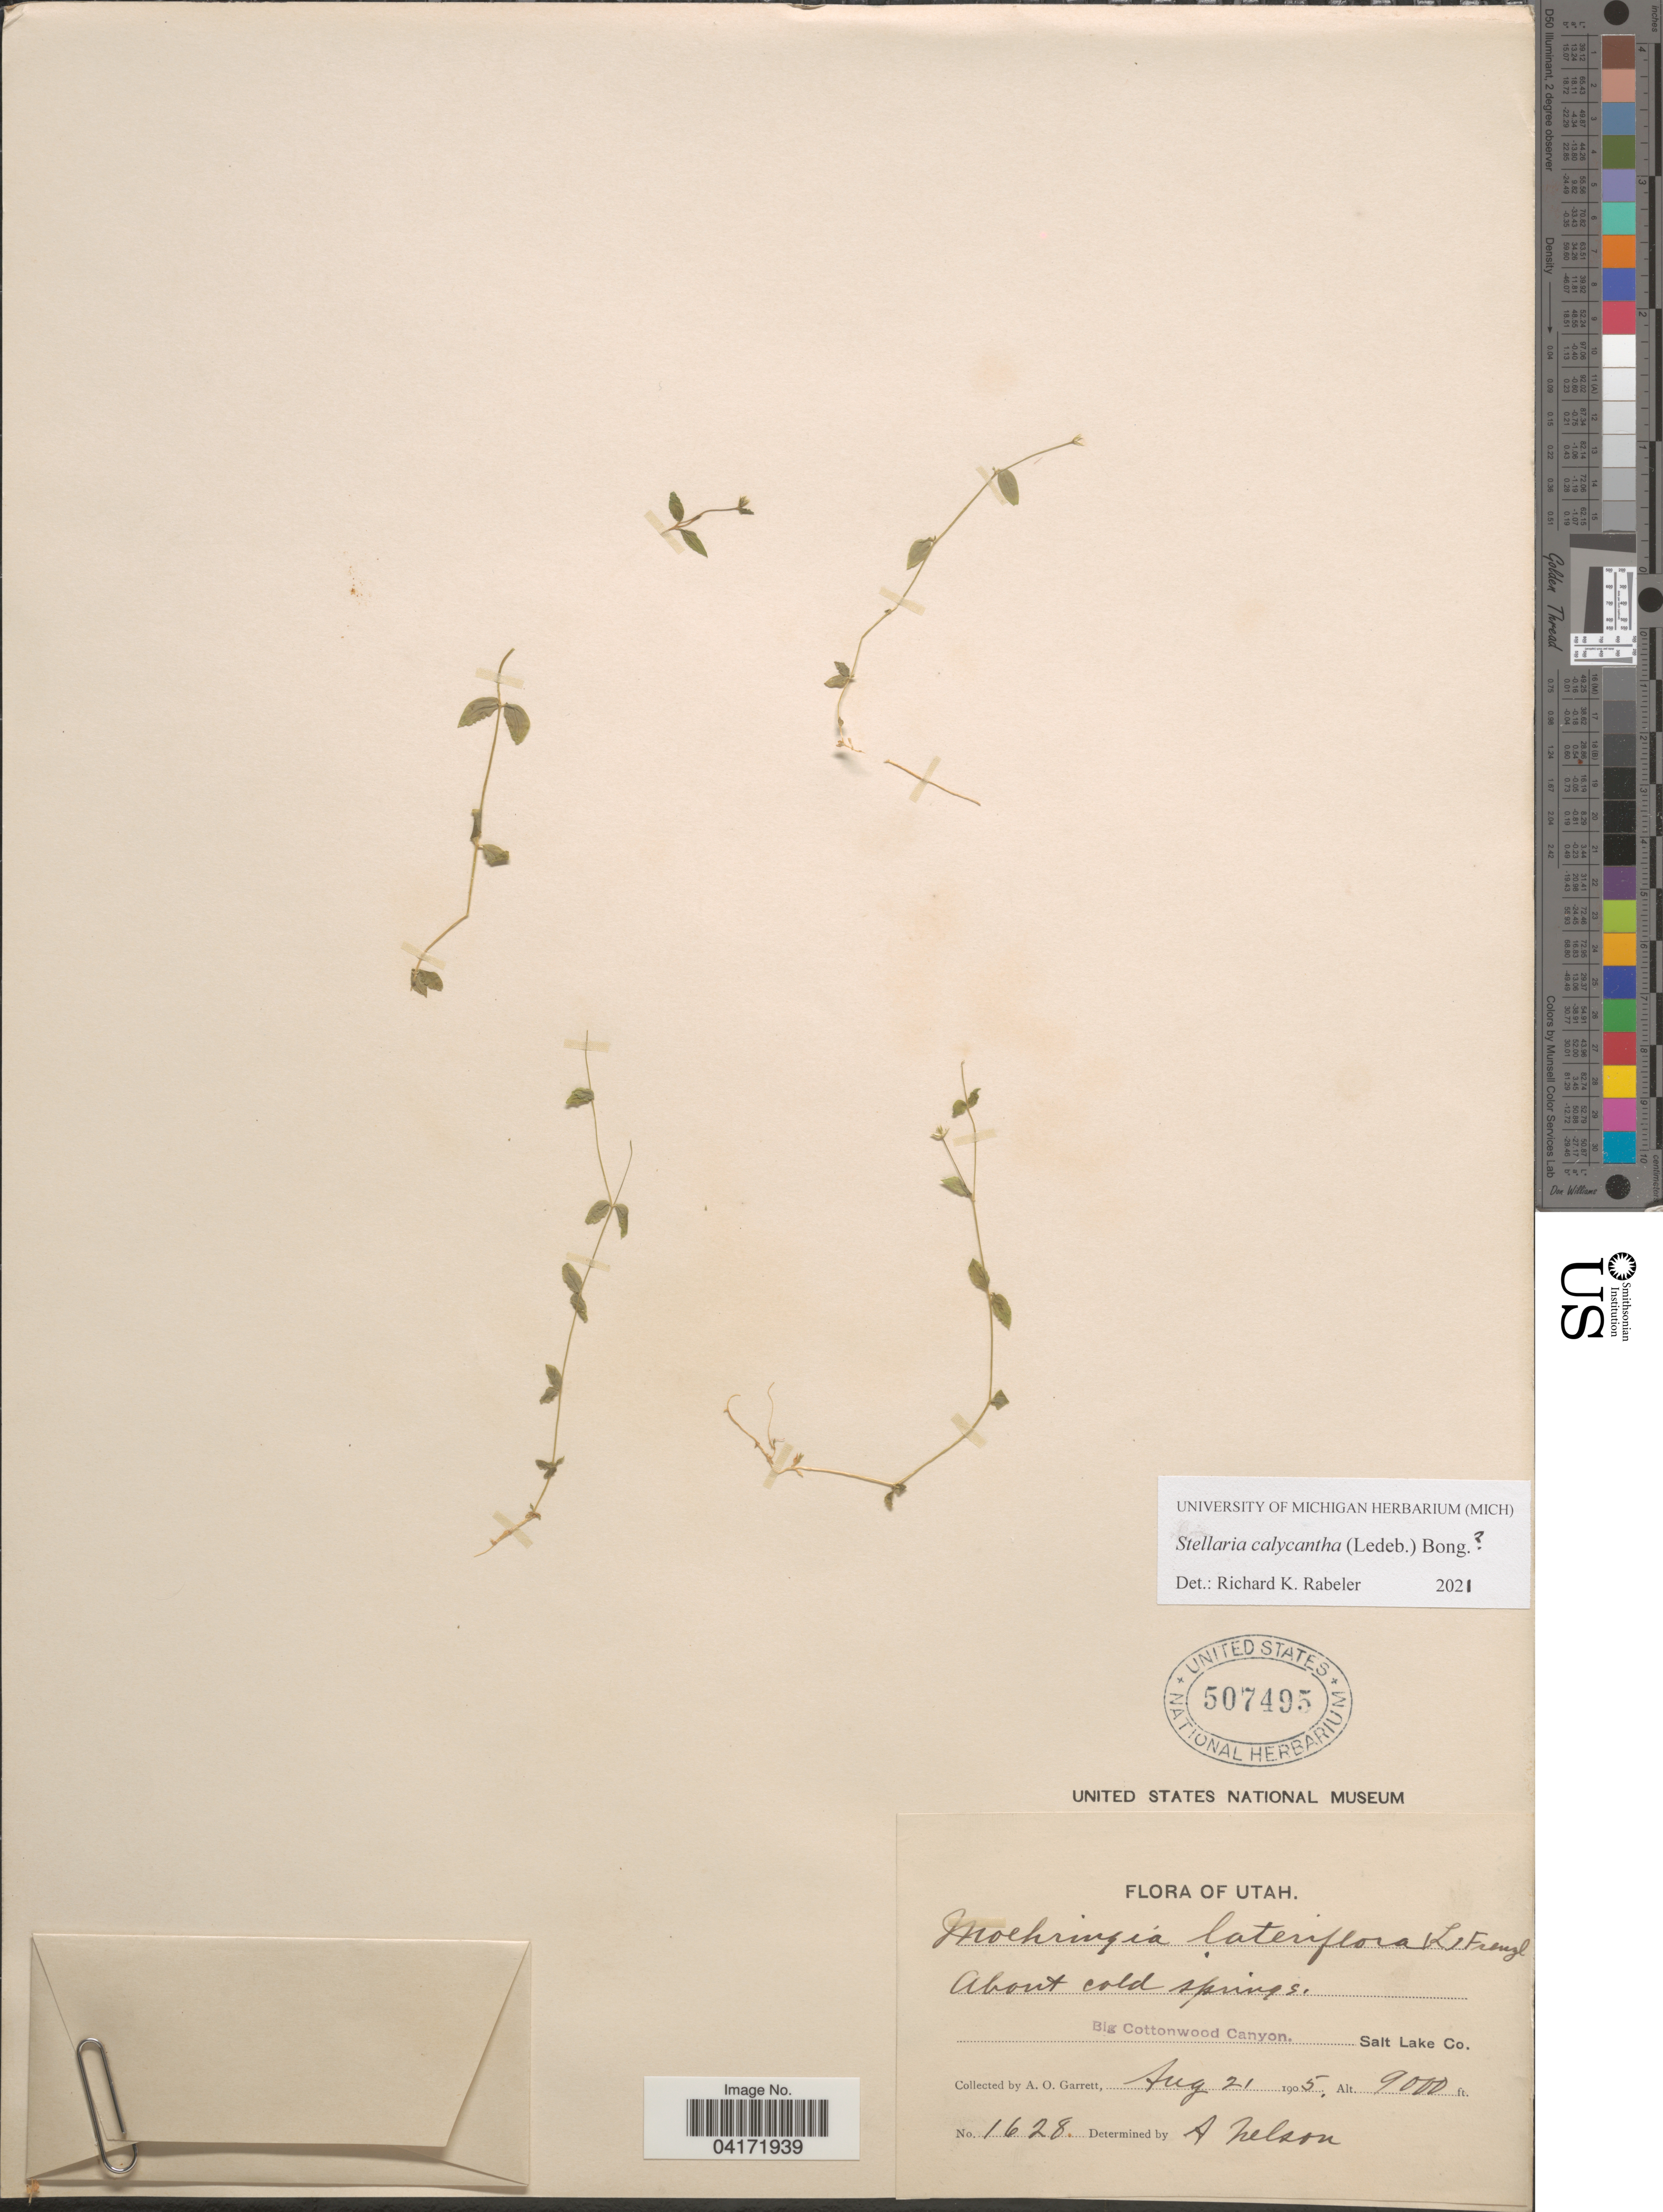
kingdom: Plantae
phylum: Tracheophyta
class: Magnoliopsida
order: Caryophyllales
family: Caryophyllaceae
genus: Stellaria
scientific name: Stellaria calycantha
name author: (Ledeb.) Bong.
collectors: A. O. Garrett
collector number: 1628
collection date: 1905-08-21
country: United States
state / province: Utah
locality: Big Cottonwood Canyon. Salt Lake Co.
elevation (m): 2743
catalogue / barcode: US 507495